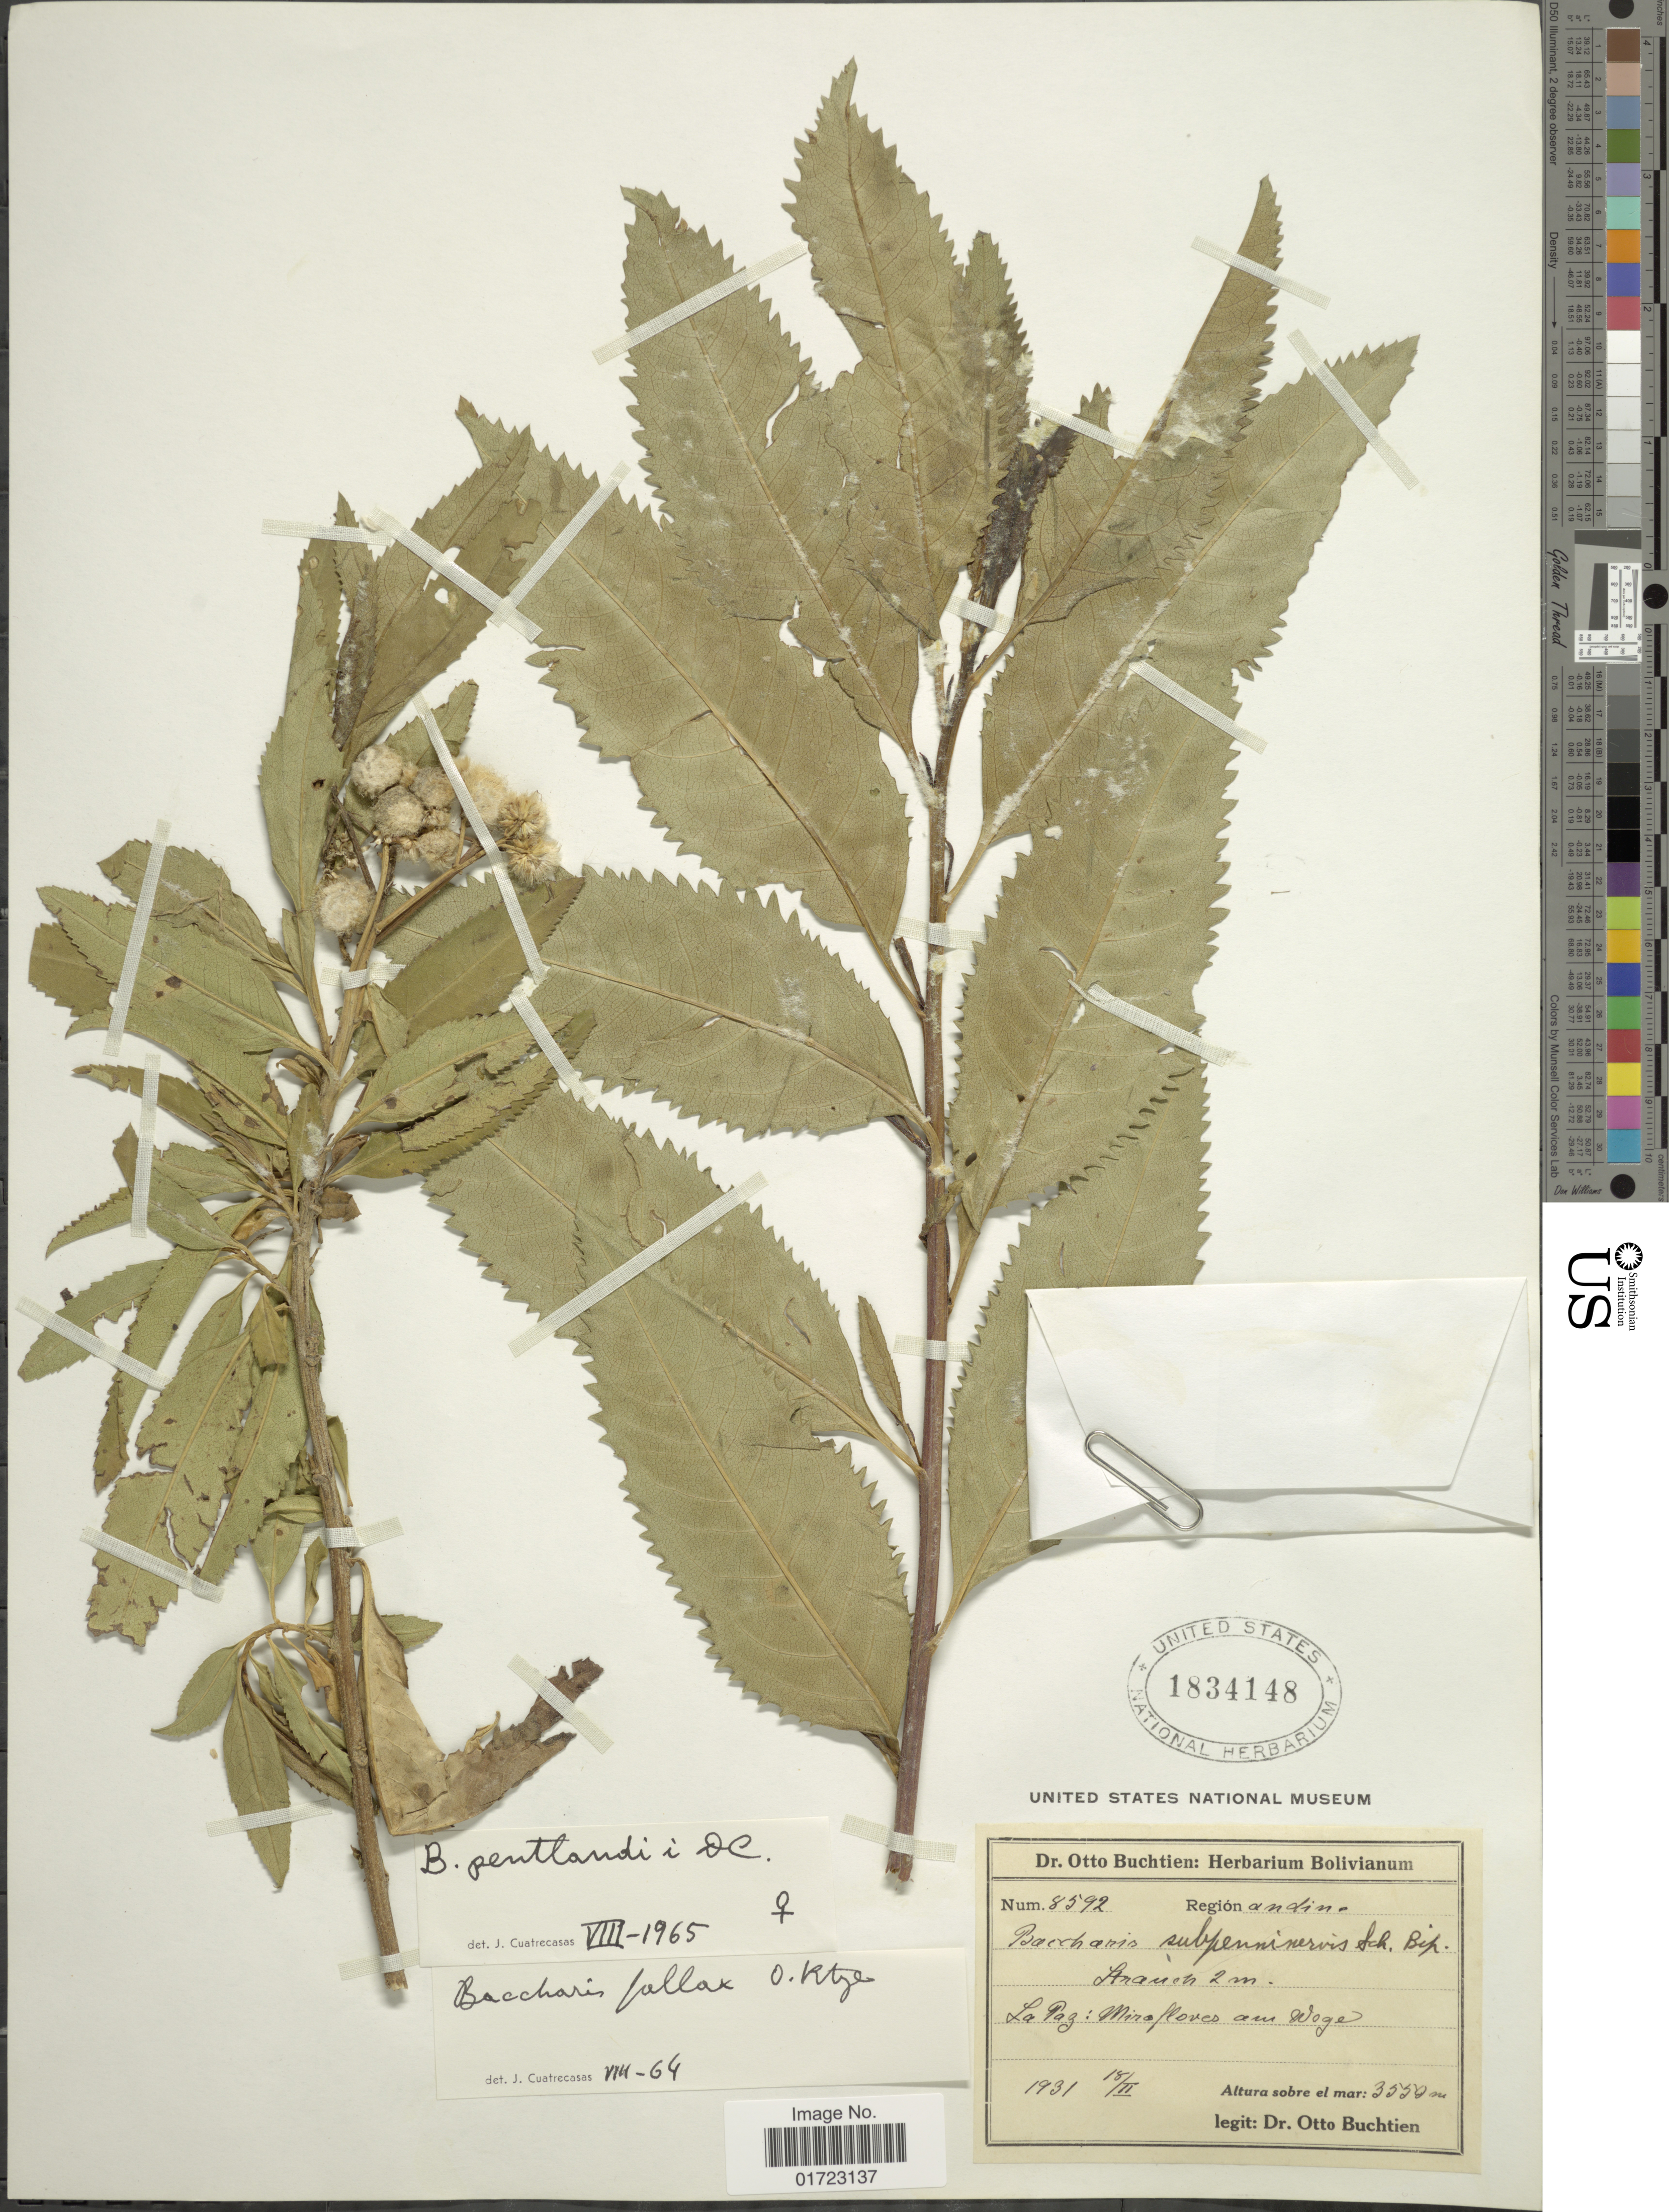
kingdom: Plantae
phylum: Tracheophyta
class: Magnoliopsida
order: Asterales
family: Asteraceae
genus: Baccharis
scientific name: Baccharis pentlandii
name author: DC.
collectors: O. Buchtien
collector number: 8592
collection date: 1931-02-18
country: Bolivia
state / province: La Paz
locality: Region: andina. Miraflores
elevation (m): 3550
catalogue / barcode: US 1834148